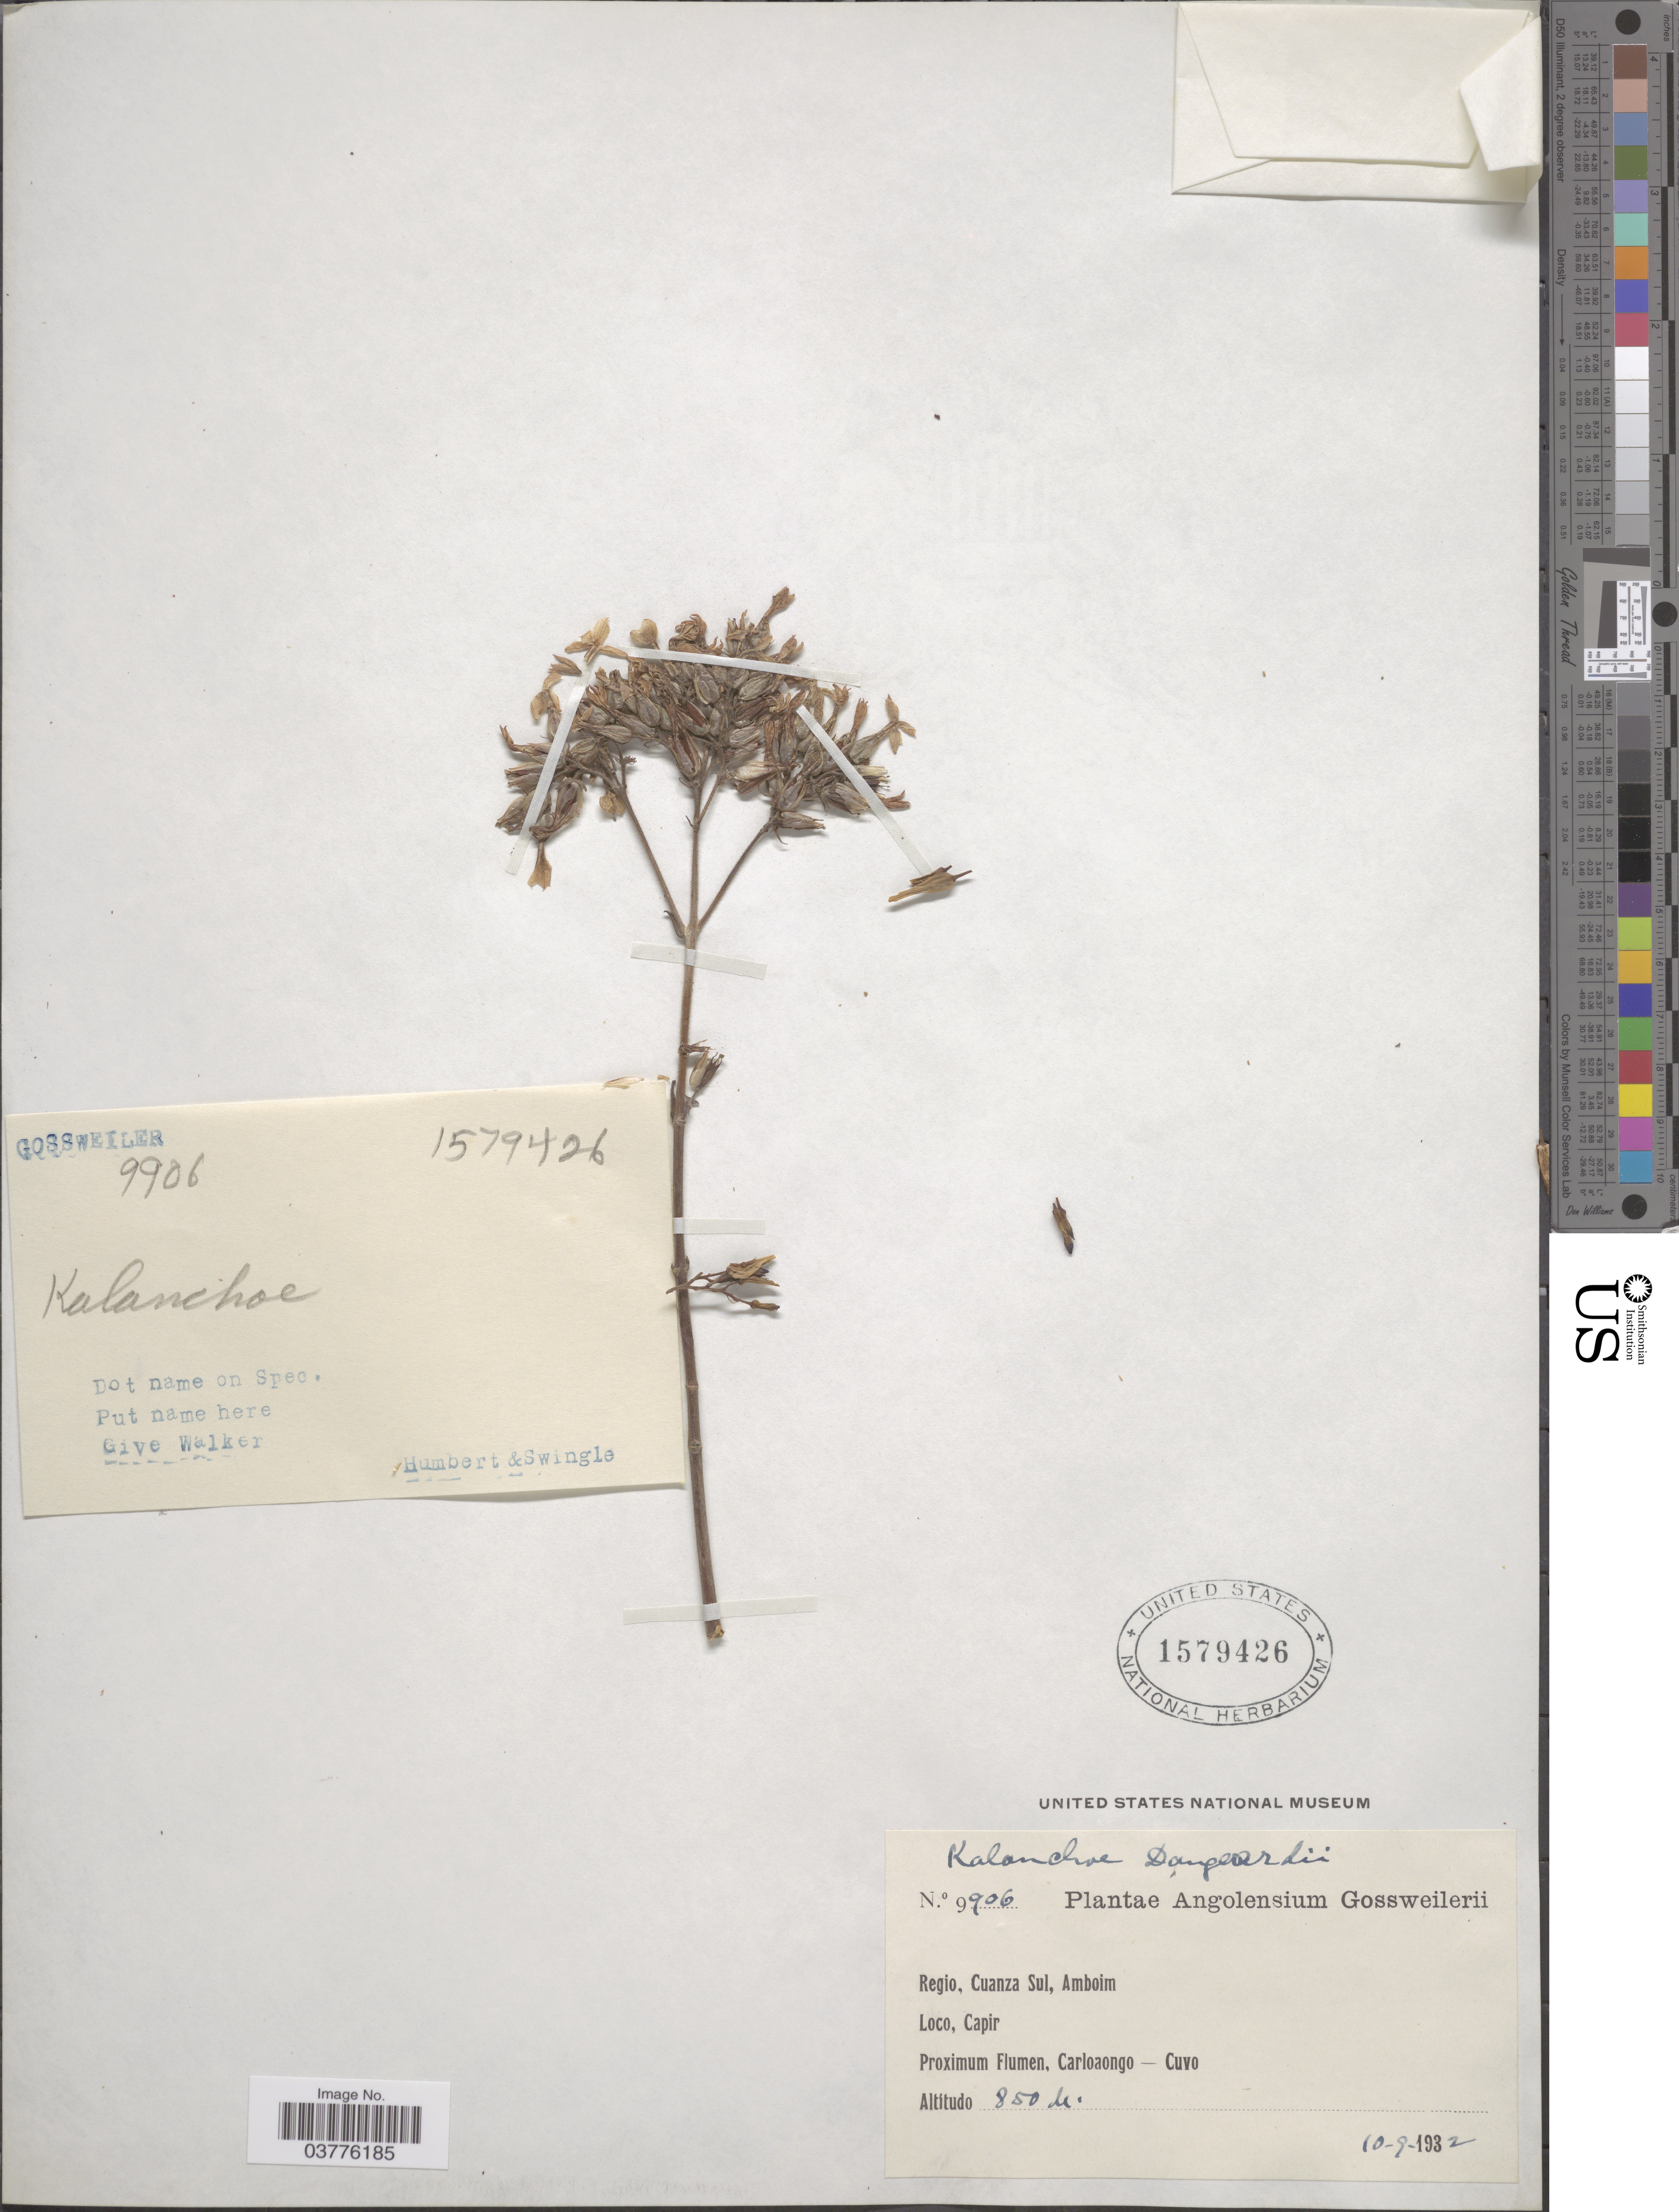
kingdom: Plantae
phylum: Tracheophyta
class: Magnoliopsida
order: Saxifragales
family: Crassulaceae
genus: Kalanchoe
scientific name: Kalanchoe dangeardii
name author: Raym.-Hamet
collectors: -. Gossweiler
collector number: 9906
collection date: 1932-09-10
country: Angola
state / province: Cuanza Sul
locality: Regio, Cuanza Sul, Amboim. Capir. Carloaongo-Cuvo.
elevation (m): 850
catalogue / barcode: US 1579426